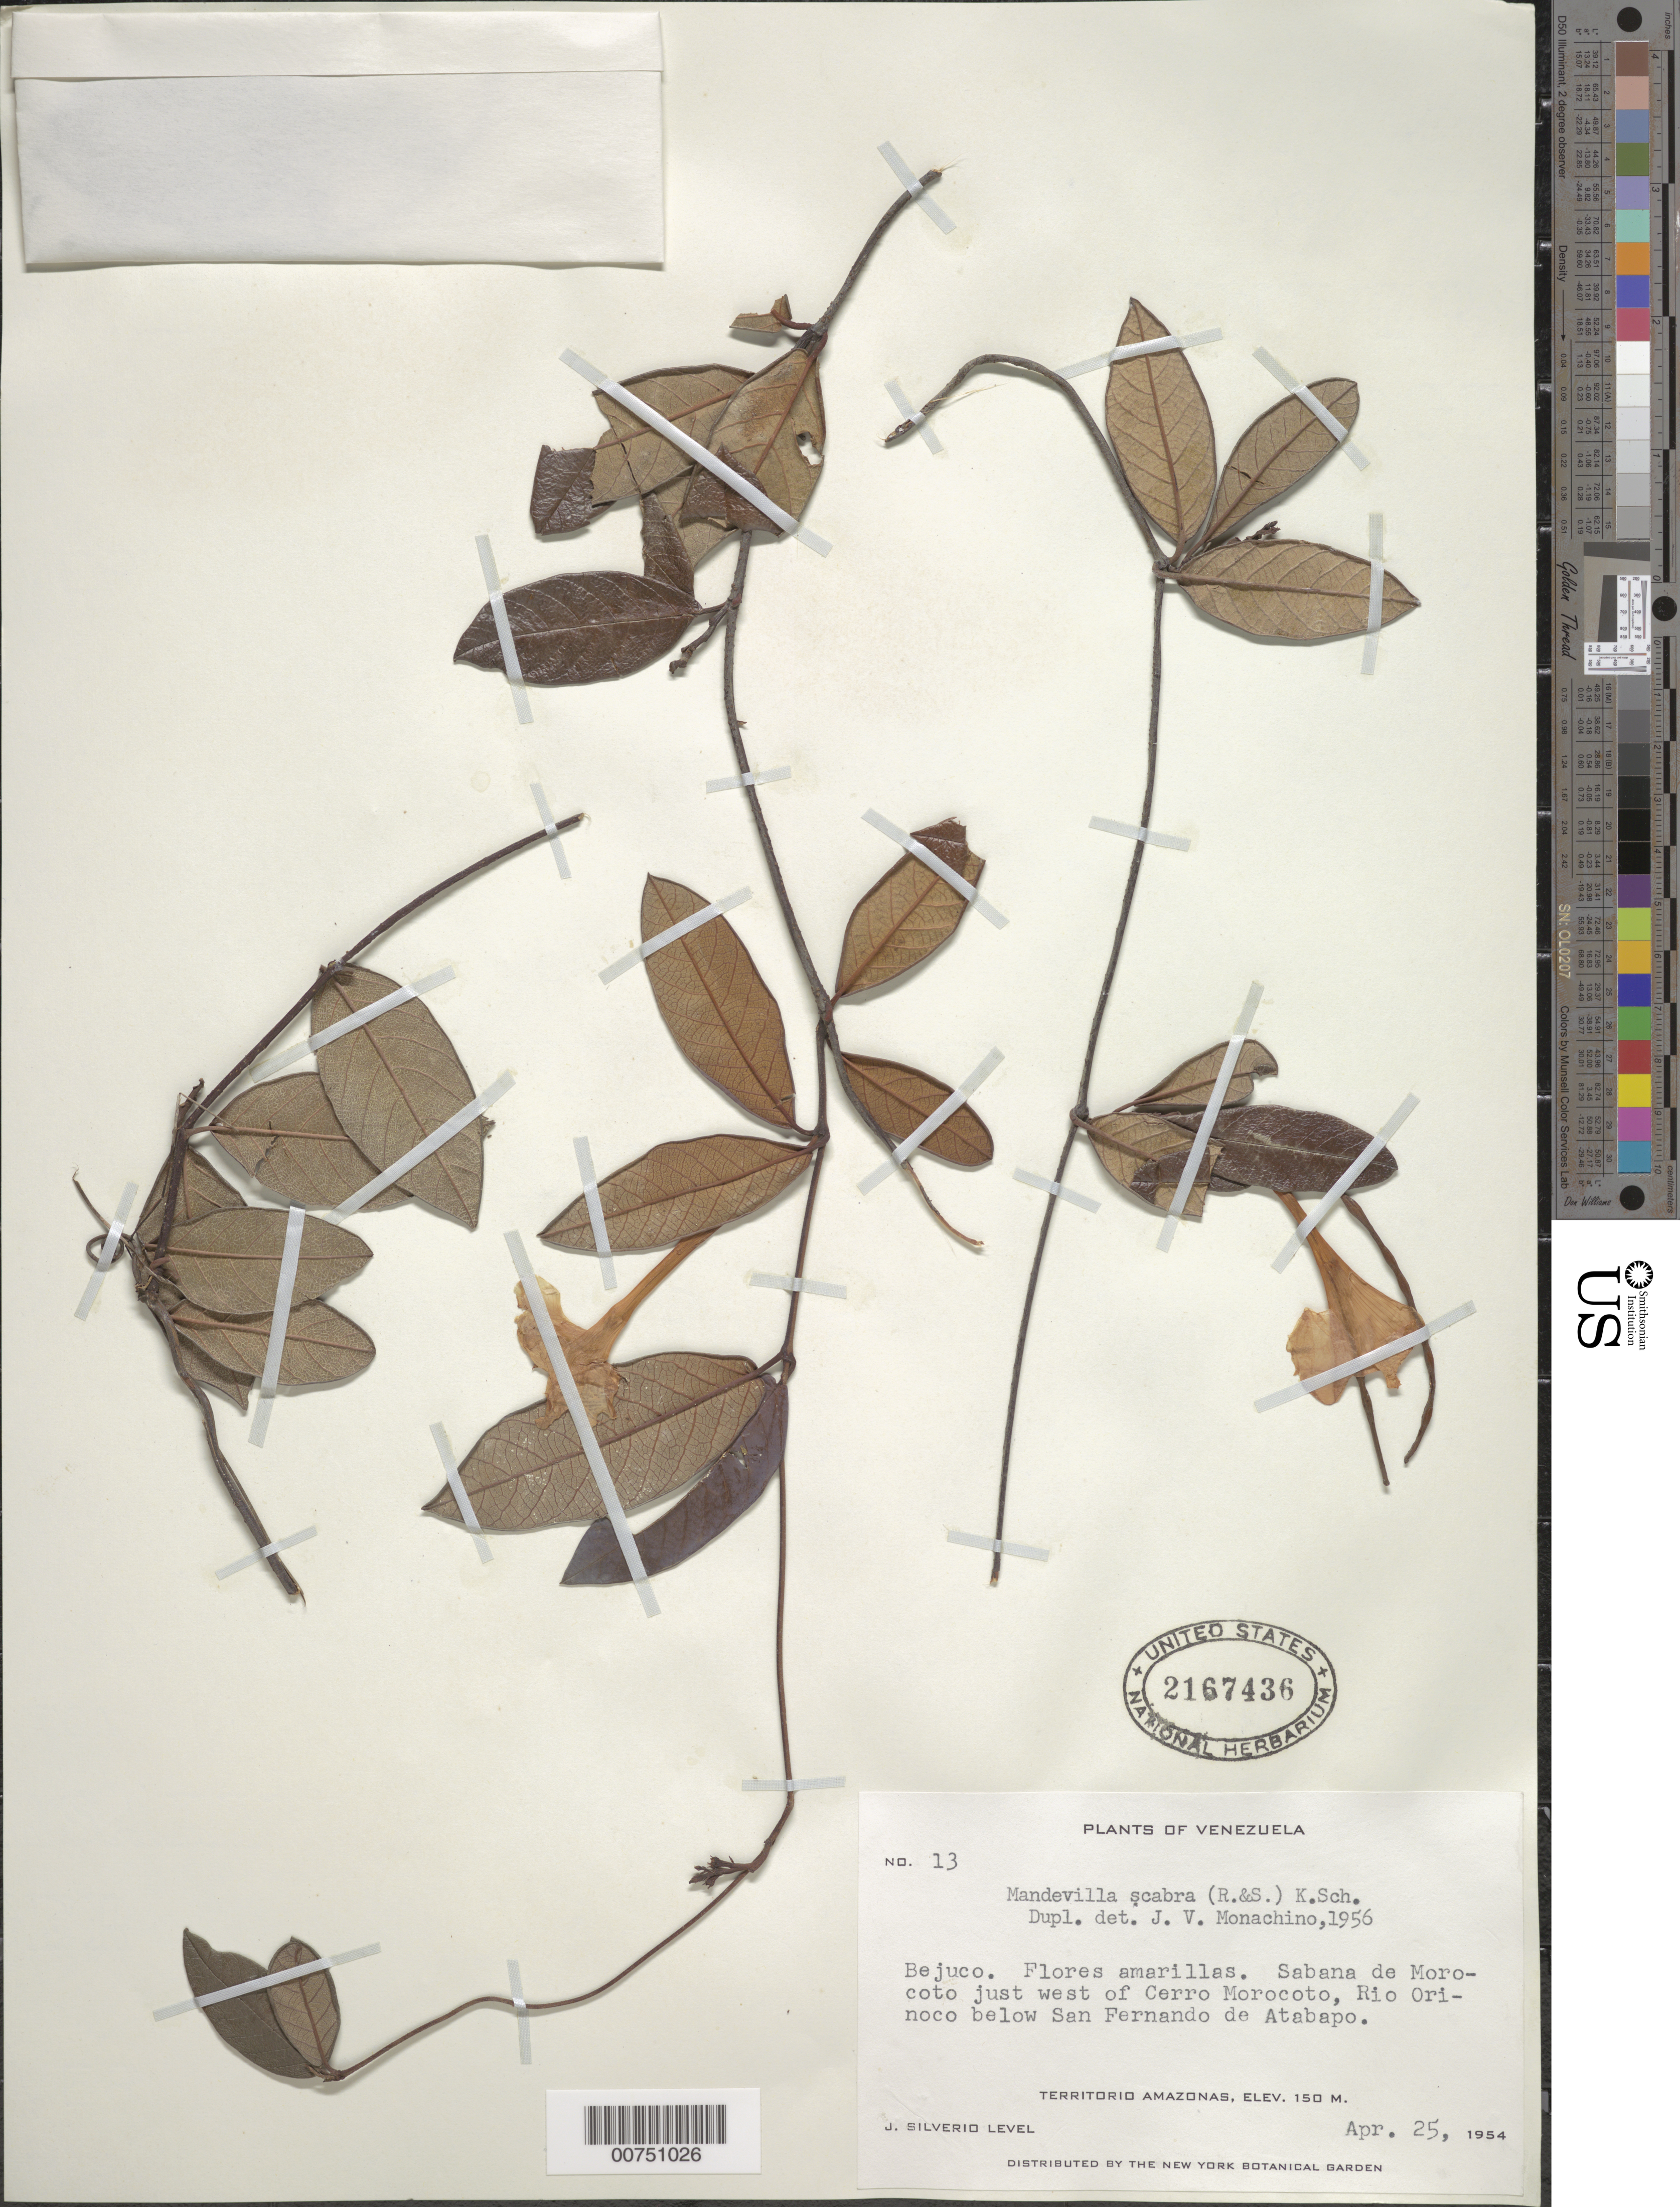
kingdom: Plantae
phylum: Tracheophyta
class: Magnoliopsida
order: Gentianales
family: Apocynaceae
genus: Mandevilla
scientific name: Mandevilla scabra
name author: (Hoffmanns. ex Roem. & Schult.) K. Schum.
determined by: Monachino, J. V.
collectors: J. Silverio L.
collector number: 13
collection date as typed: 25-Apr-54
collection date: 1954-04-25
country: Venezuela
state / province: Amazonas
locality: Río Orinoco, Sabana de Morocoto, W of Cerro Morocoto, below San Fernando de Atabapo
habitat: Savanna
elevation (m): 150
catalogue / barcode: US 2167436